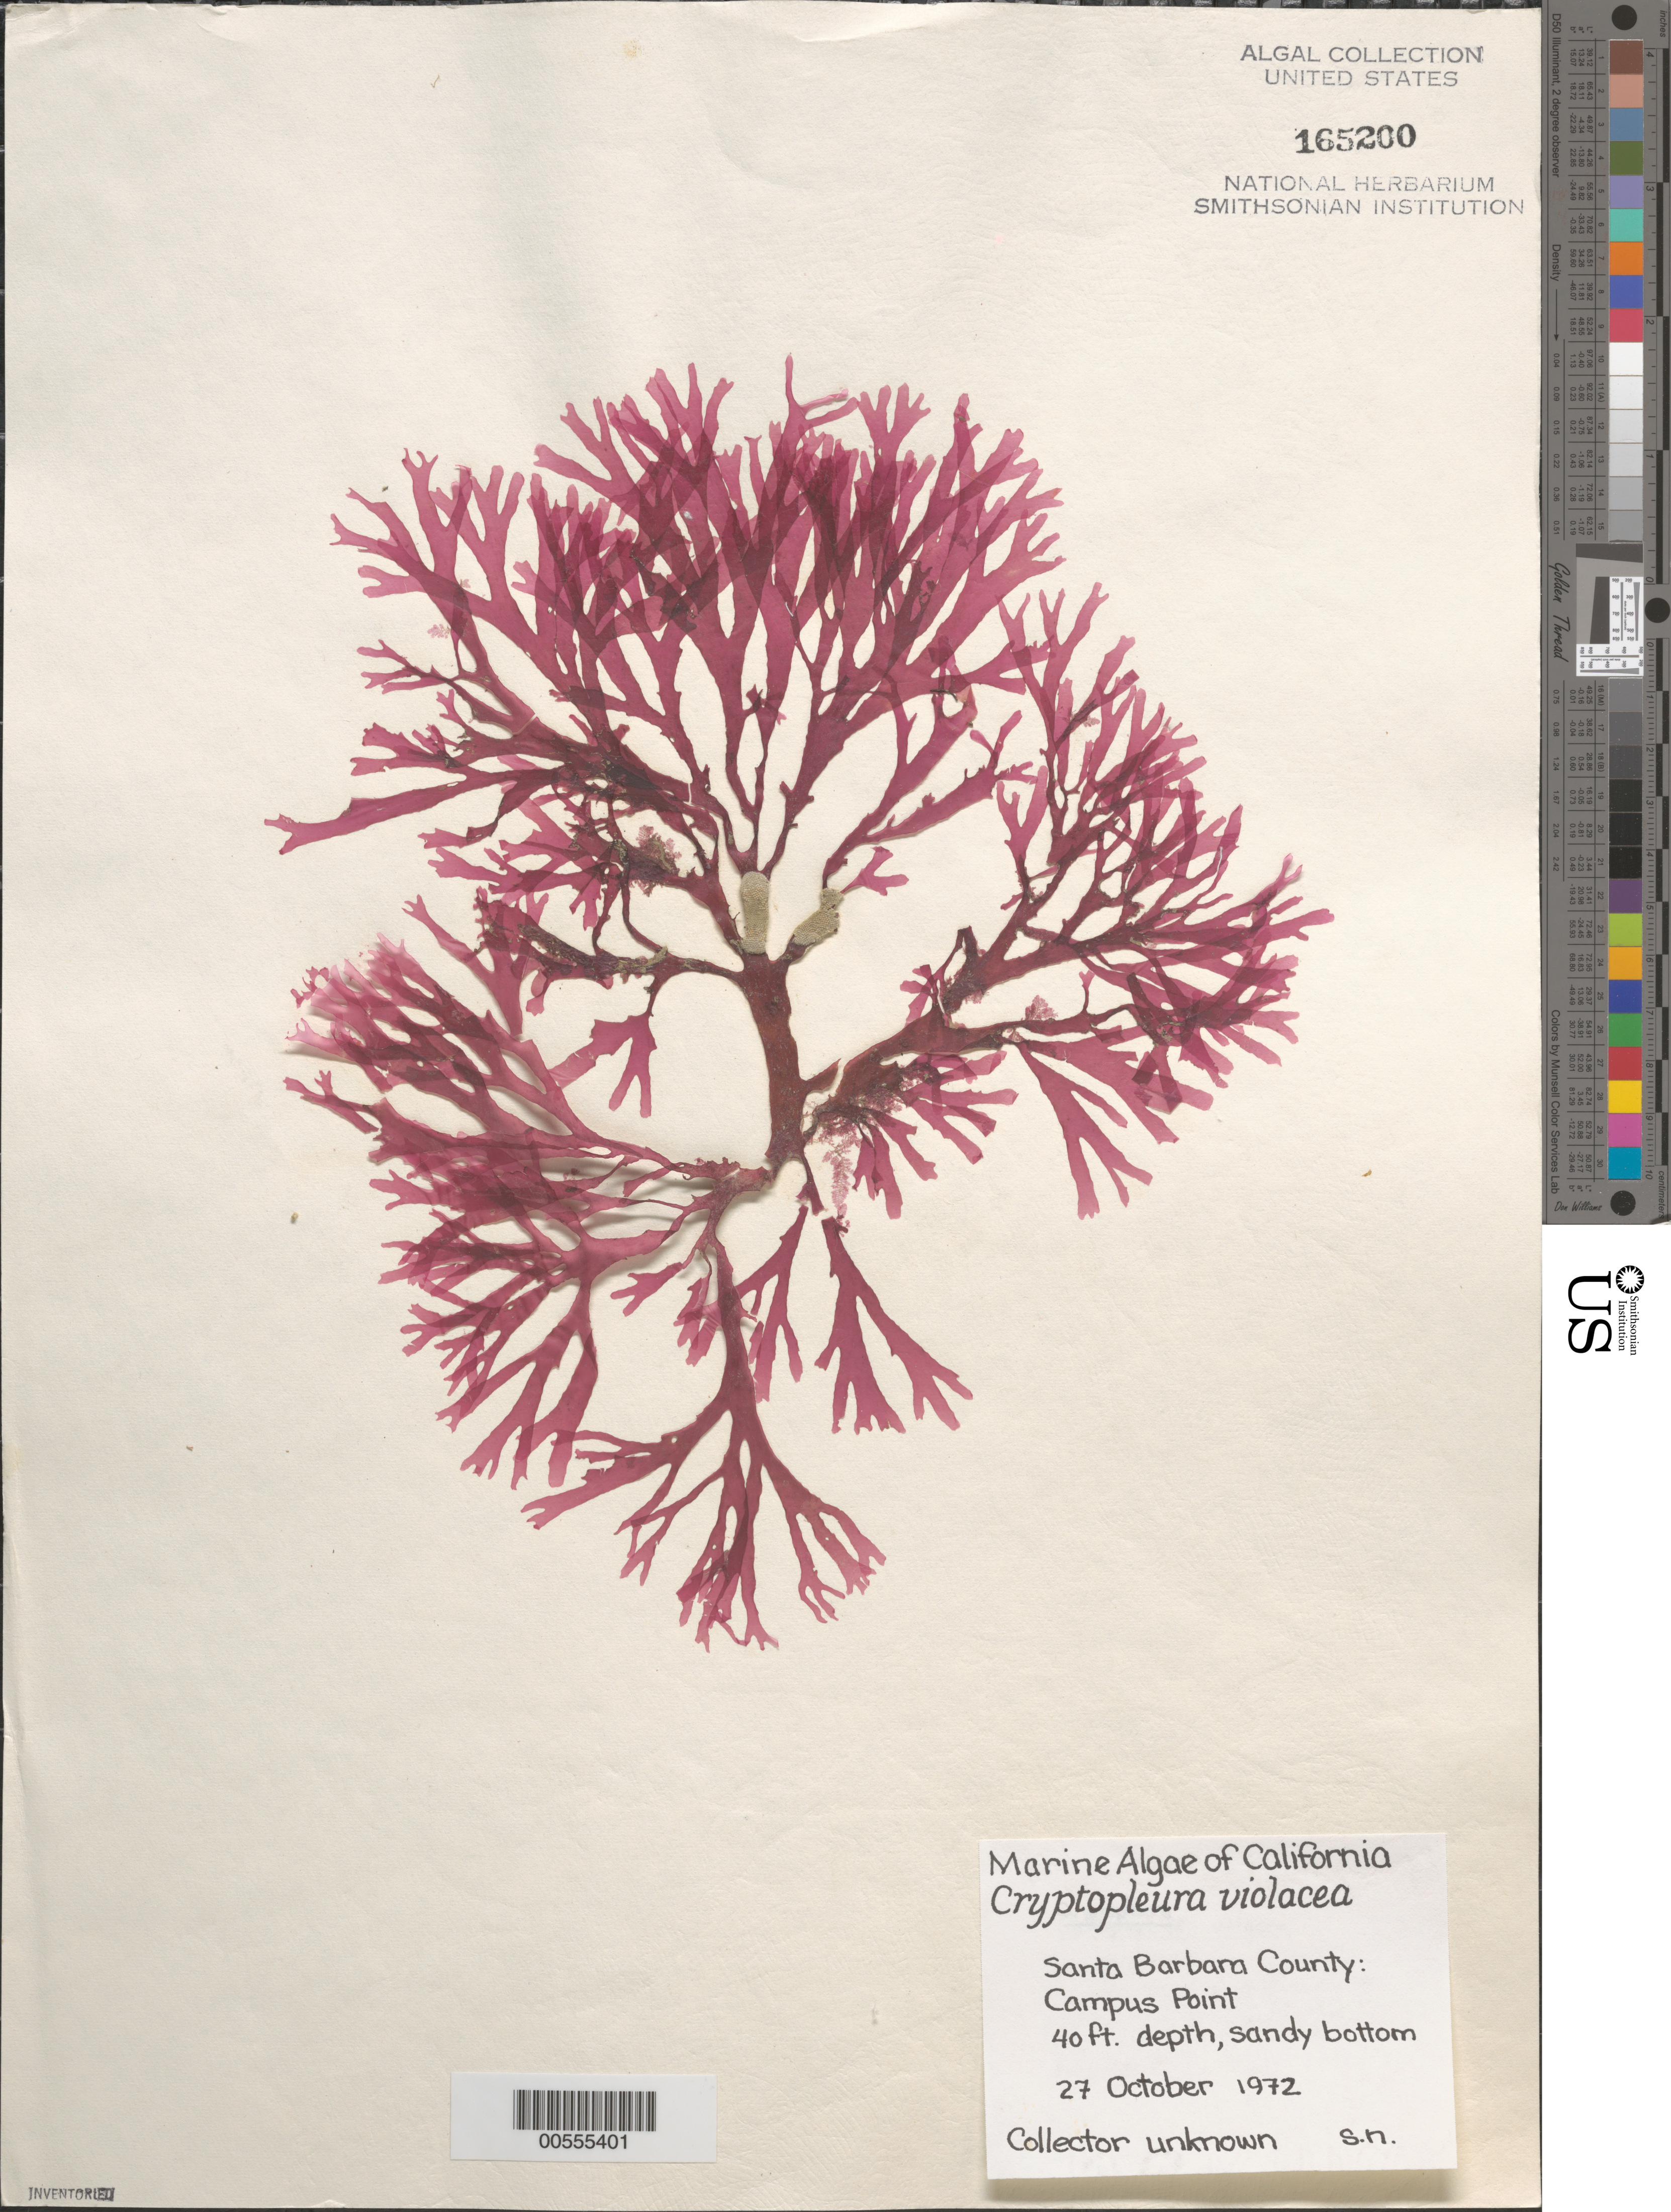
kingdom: Plantae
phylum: Rhodophyta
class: Florideophyceae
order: Ceramiales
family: Delesseriaceae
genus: Cryptopleura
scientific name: Cryptopleura violacea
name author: (J. Ag.) Kylin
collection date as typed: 27 Oct 1972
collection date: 1972-10-27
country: United States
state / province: California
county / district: Santa Barbara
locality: Campus Point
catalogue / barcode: US 165200